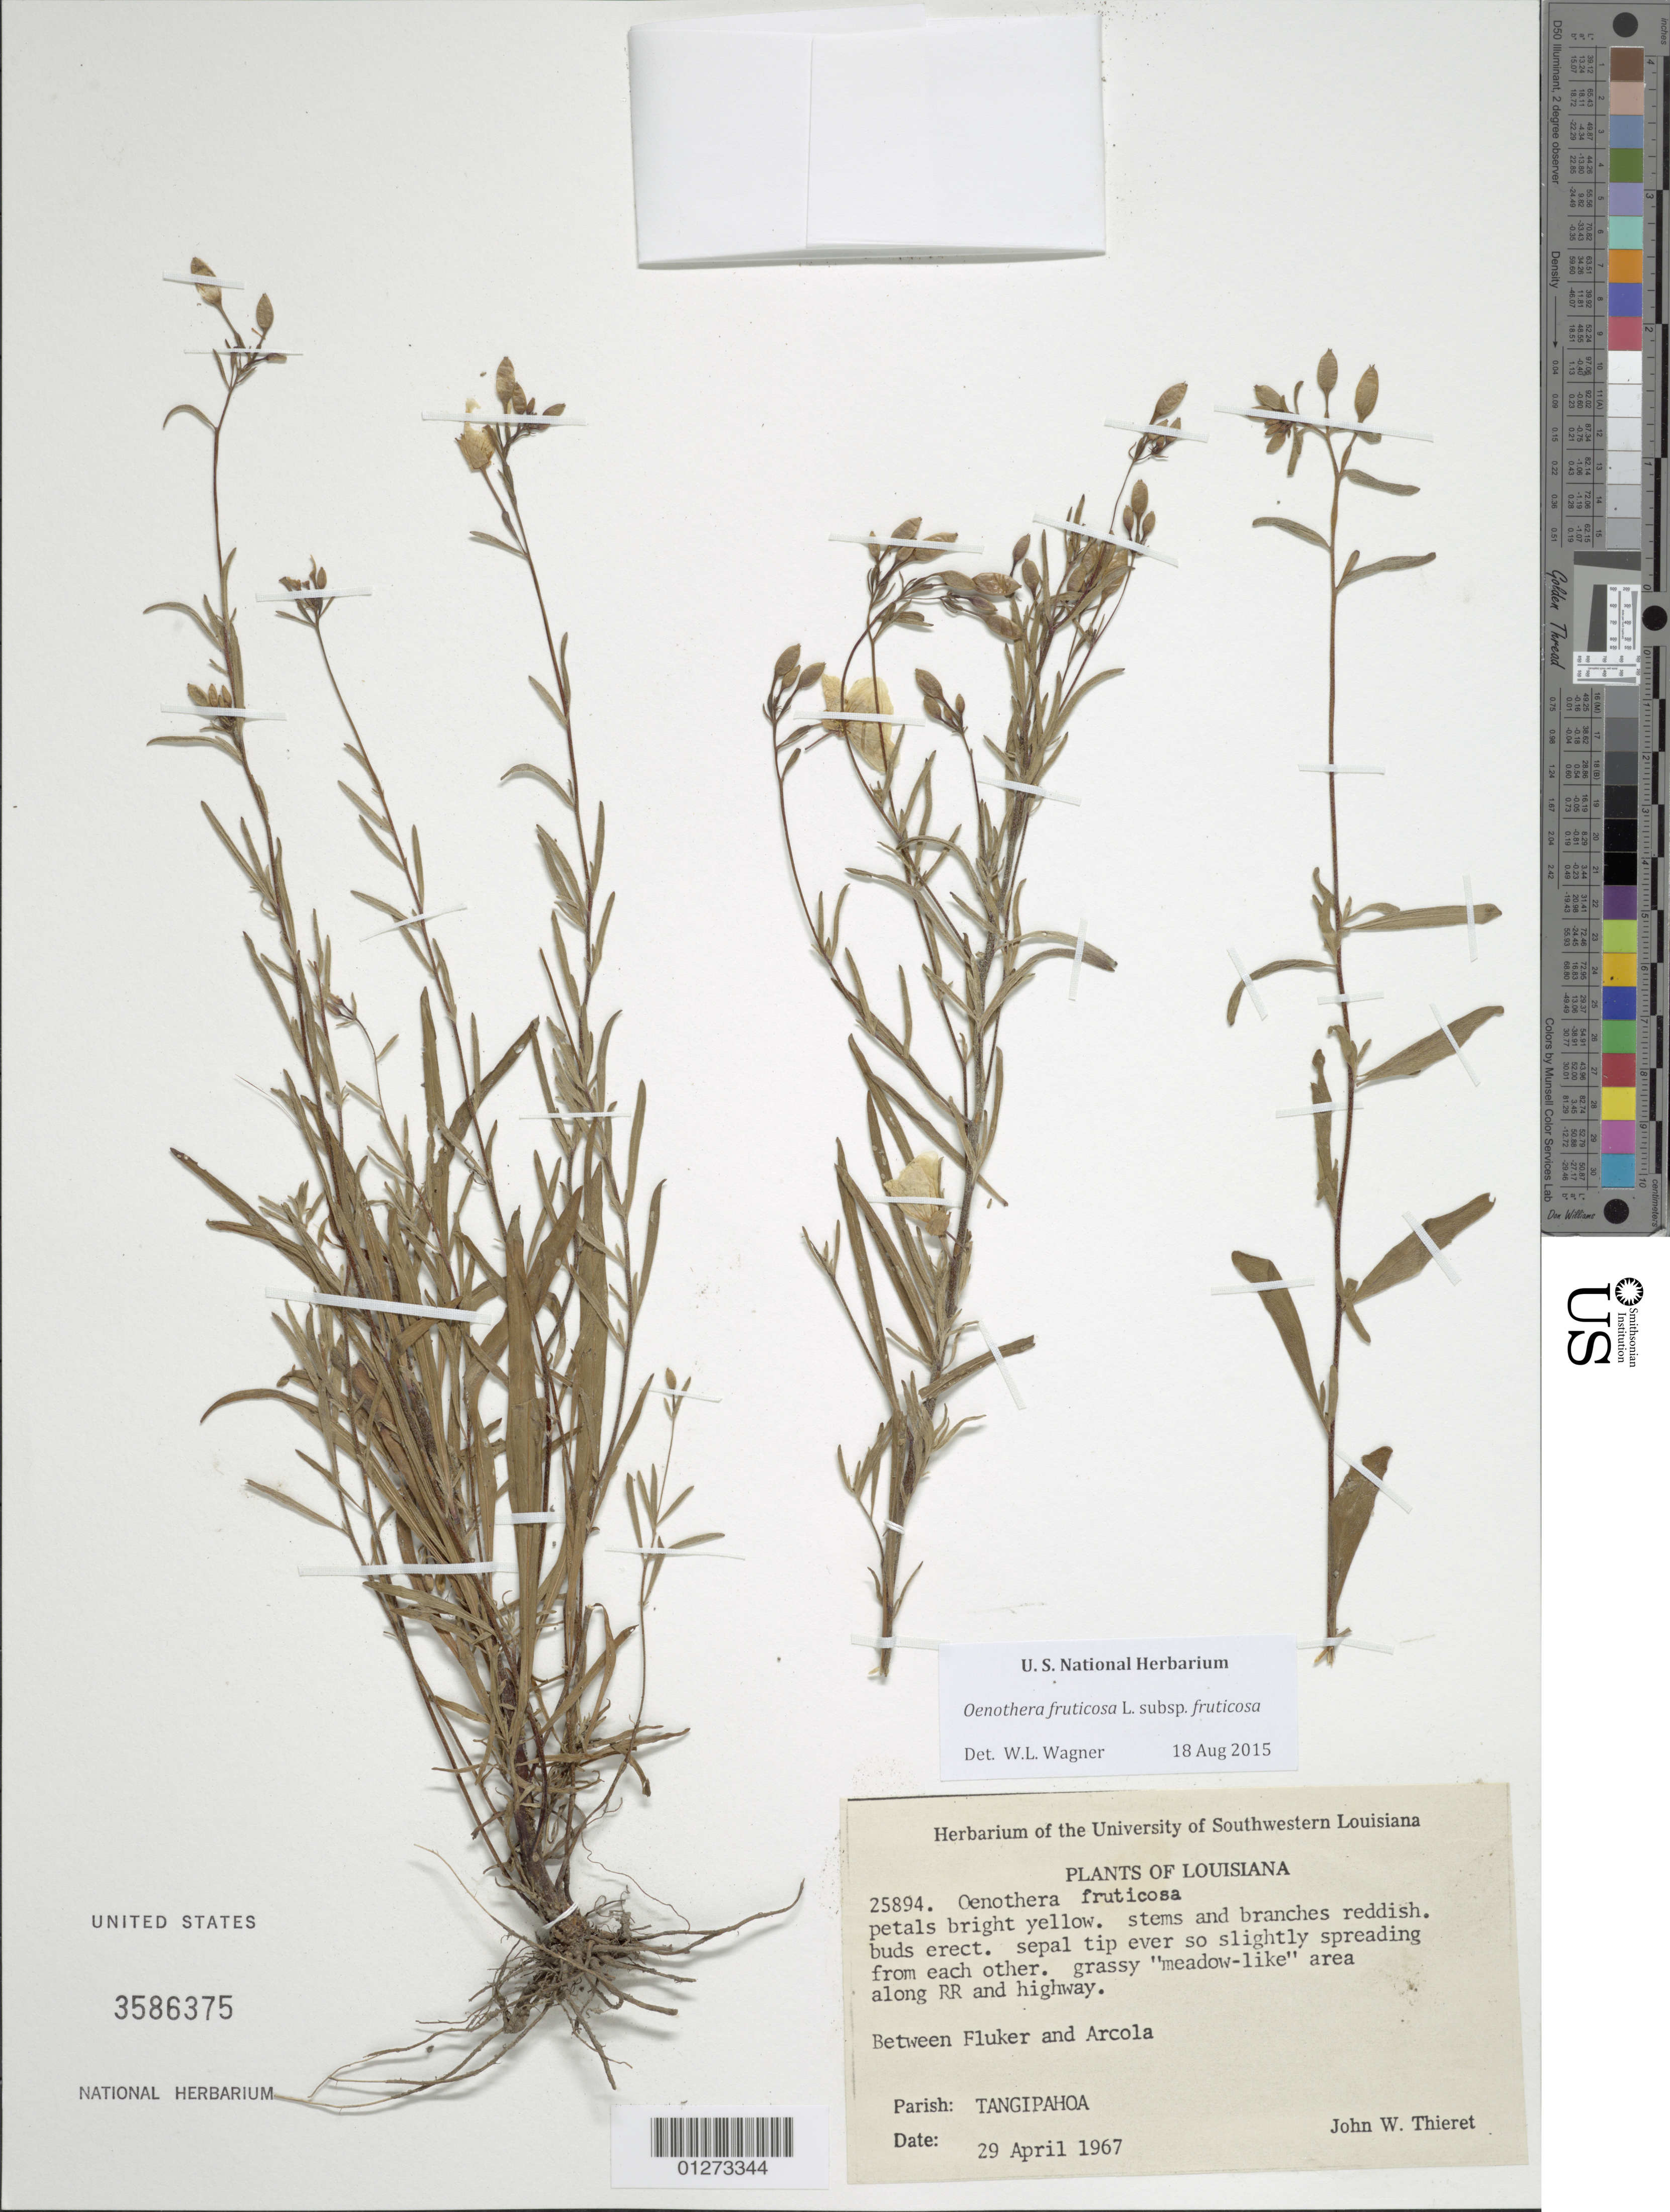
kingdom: Plantae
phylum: Tracheophyta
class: Magnoliopsida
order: Myrtales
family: Onagraceae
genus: Oenothera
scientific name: Oenothera fruticosa subsp. fruticosa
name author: L.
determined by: Wagner, W. L., (BOT), Smithsonian Institution - National Museum of Natural History (UNITED STATES)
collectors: J. W. Thieret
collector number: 25894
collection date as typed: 29 April 1967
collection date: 1967-04-29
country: United States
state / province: Louisiana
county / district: Tangipahoa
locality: Along RR and highway between Fluker and Arcola.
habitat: Grassy meadow-like area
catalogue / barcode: US 3586375